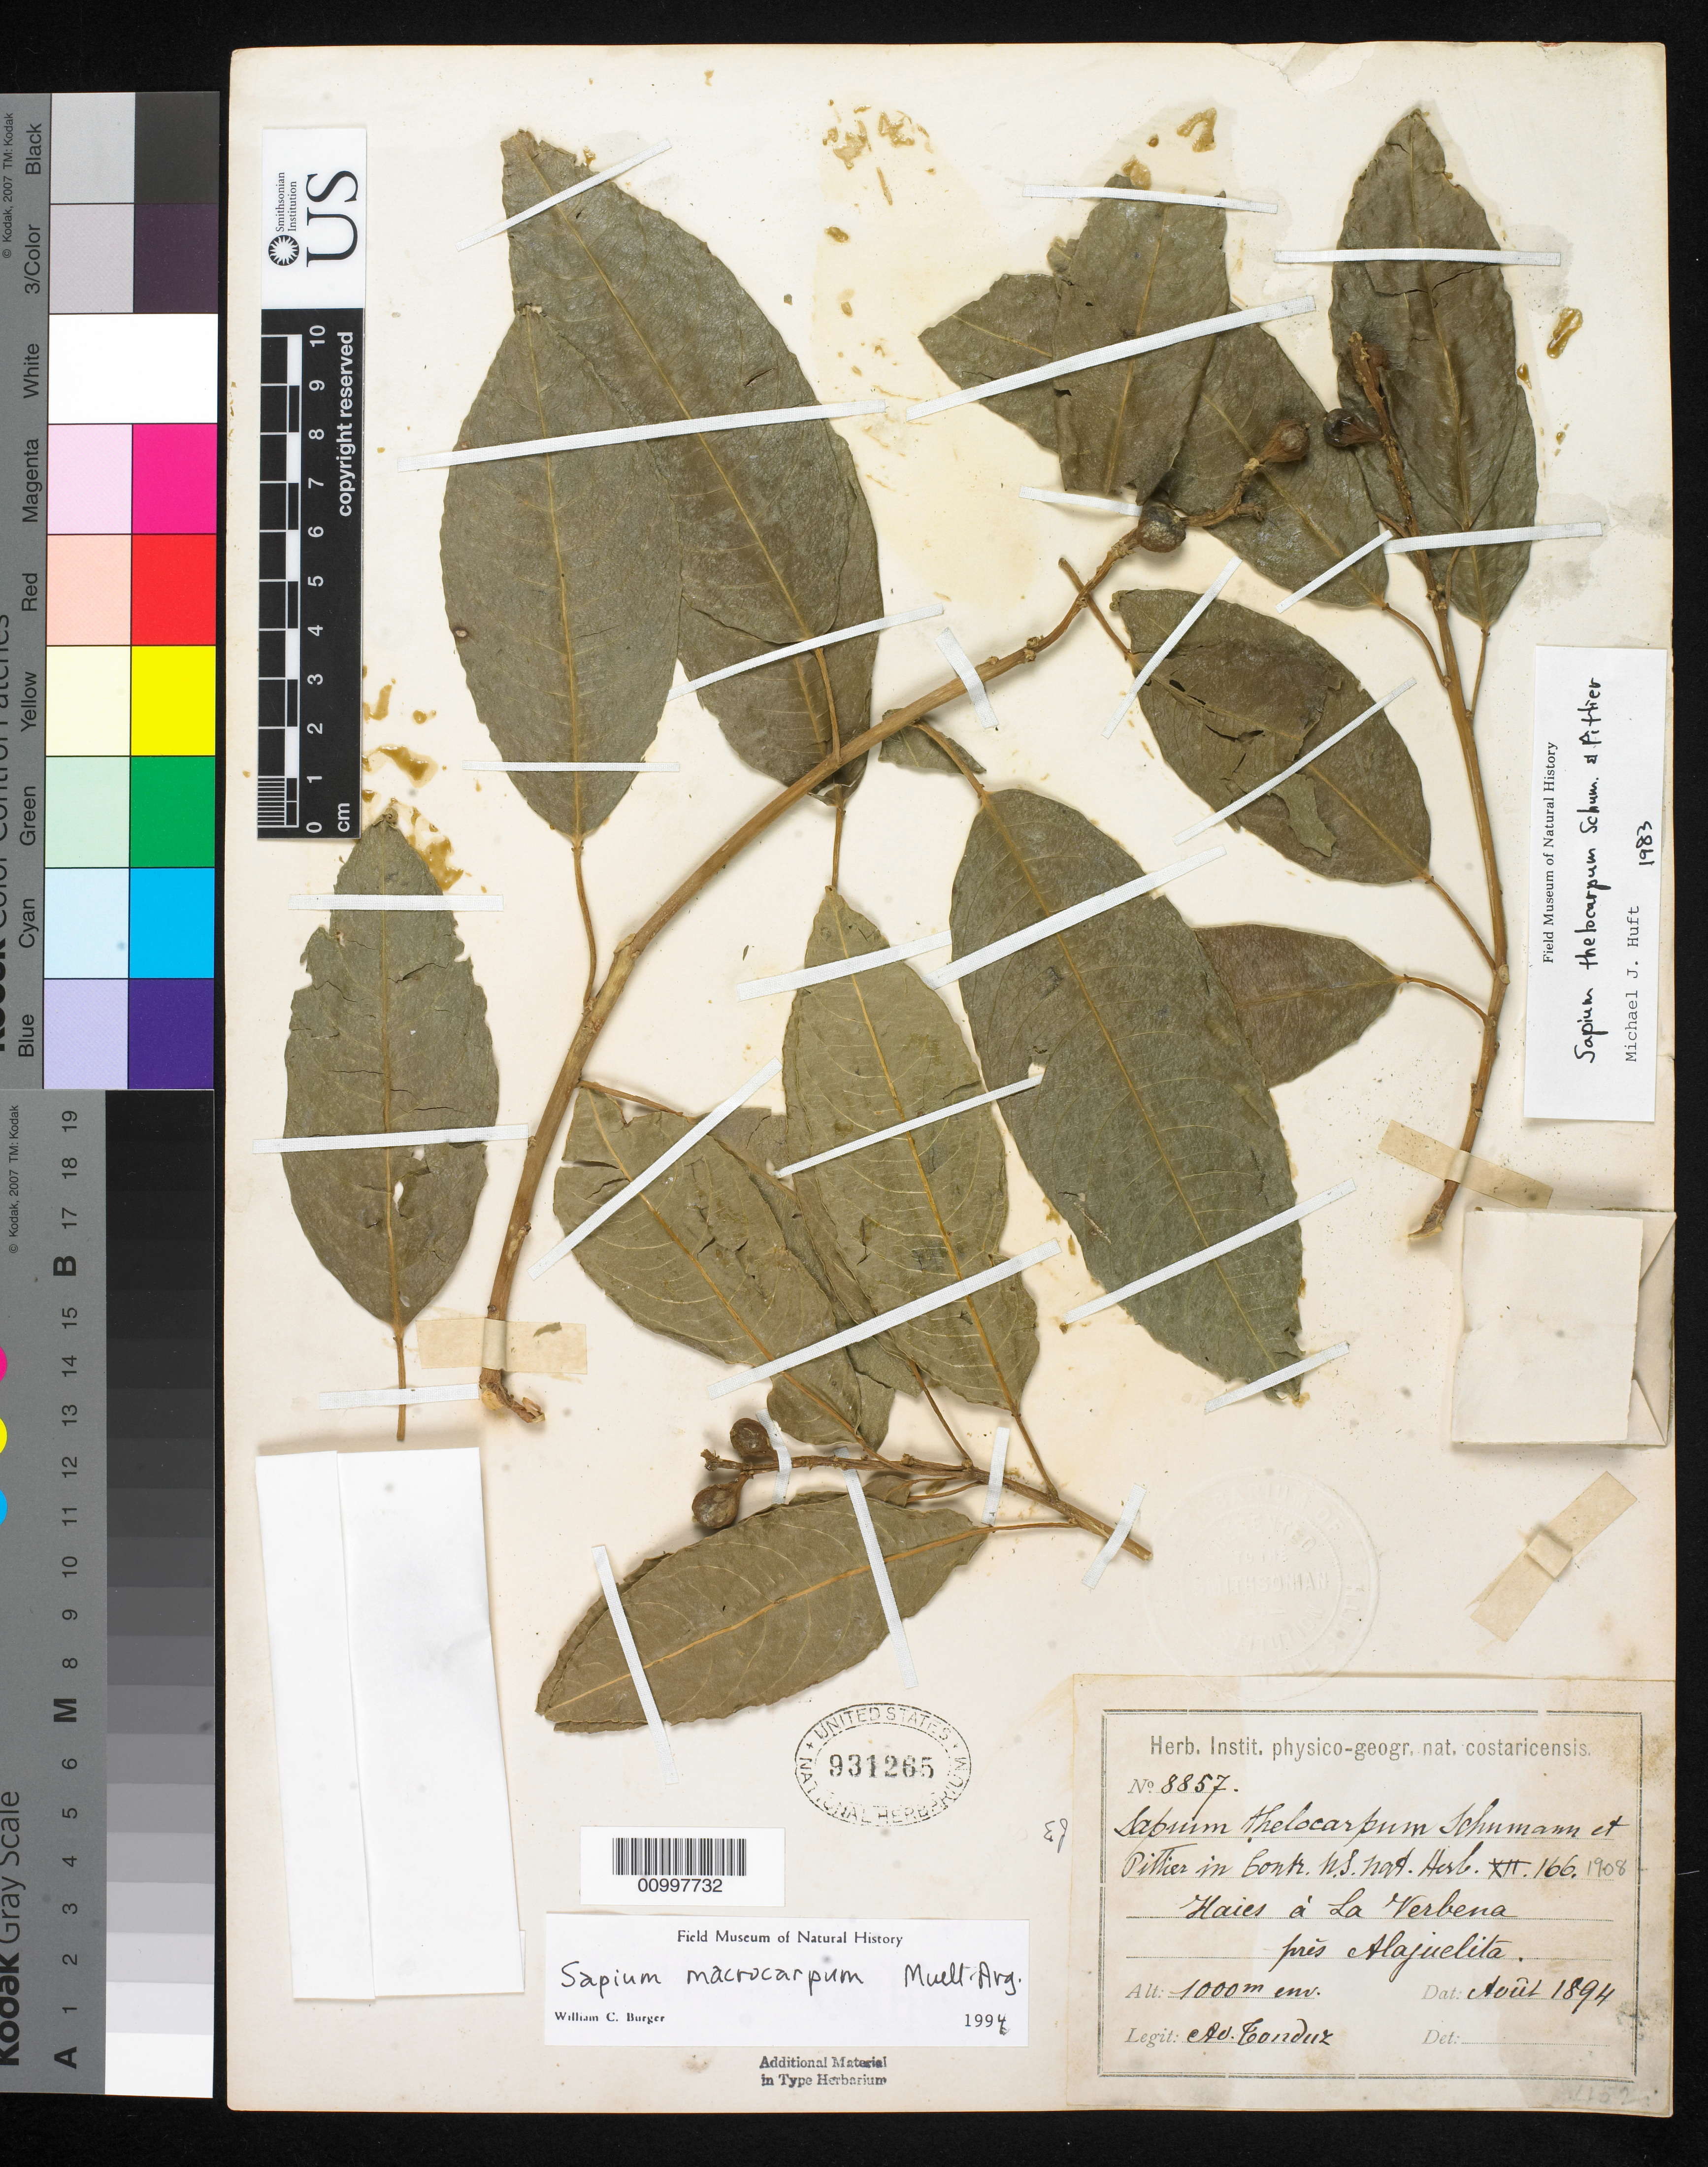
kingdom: Plantae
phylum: Tracheophyta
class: Magnoliopsida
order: Malpighiales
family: Euphorbiaceae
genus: Sapium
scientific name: Sapium thelocarpum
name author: K. Schum. & Pittier in Pittier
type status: Isotype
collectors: A. Tonduz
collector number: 8857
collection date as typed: Aug 1894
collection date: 1894-08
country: Costa Rica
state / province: Alajuela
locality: Haies a' La Verbena pres Alajuelita.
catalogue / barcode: US 931265